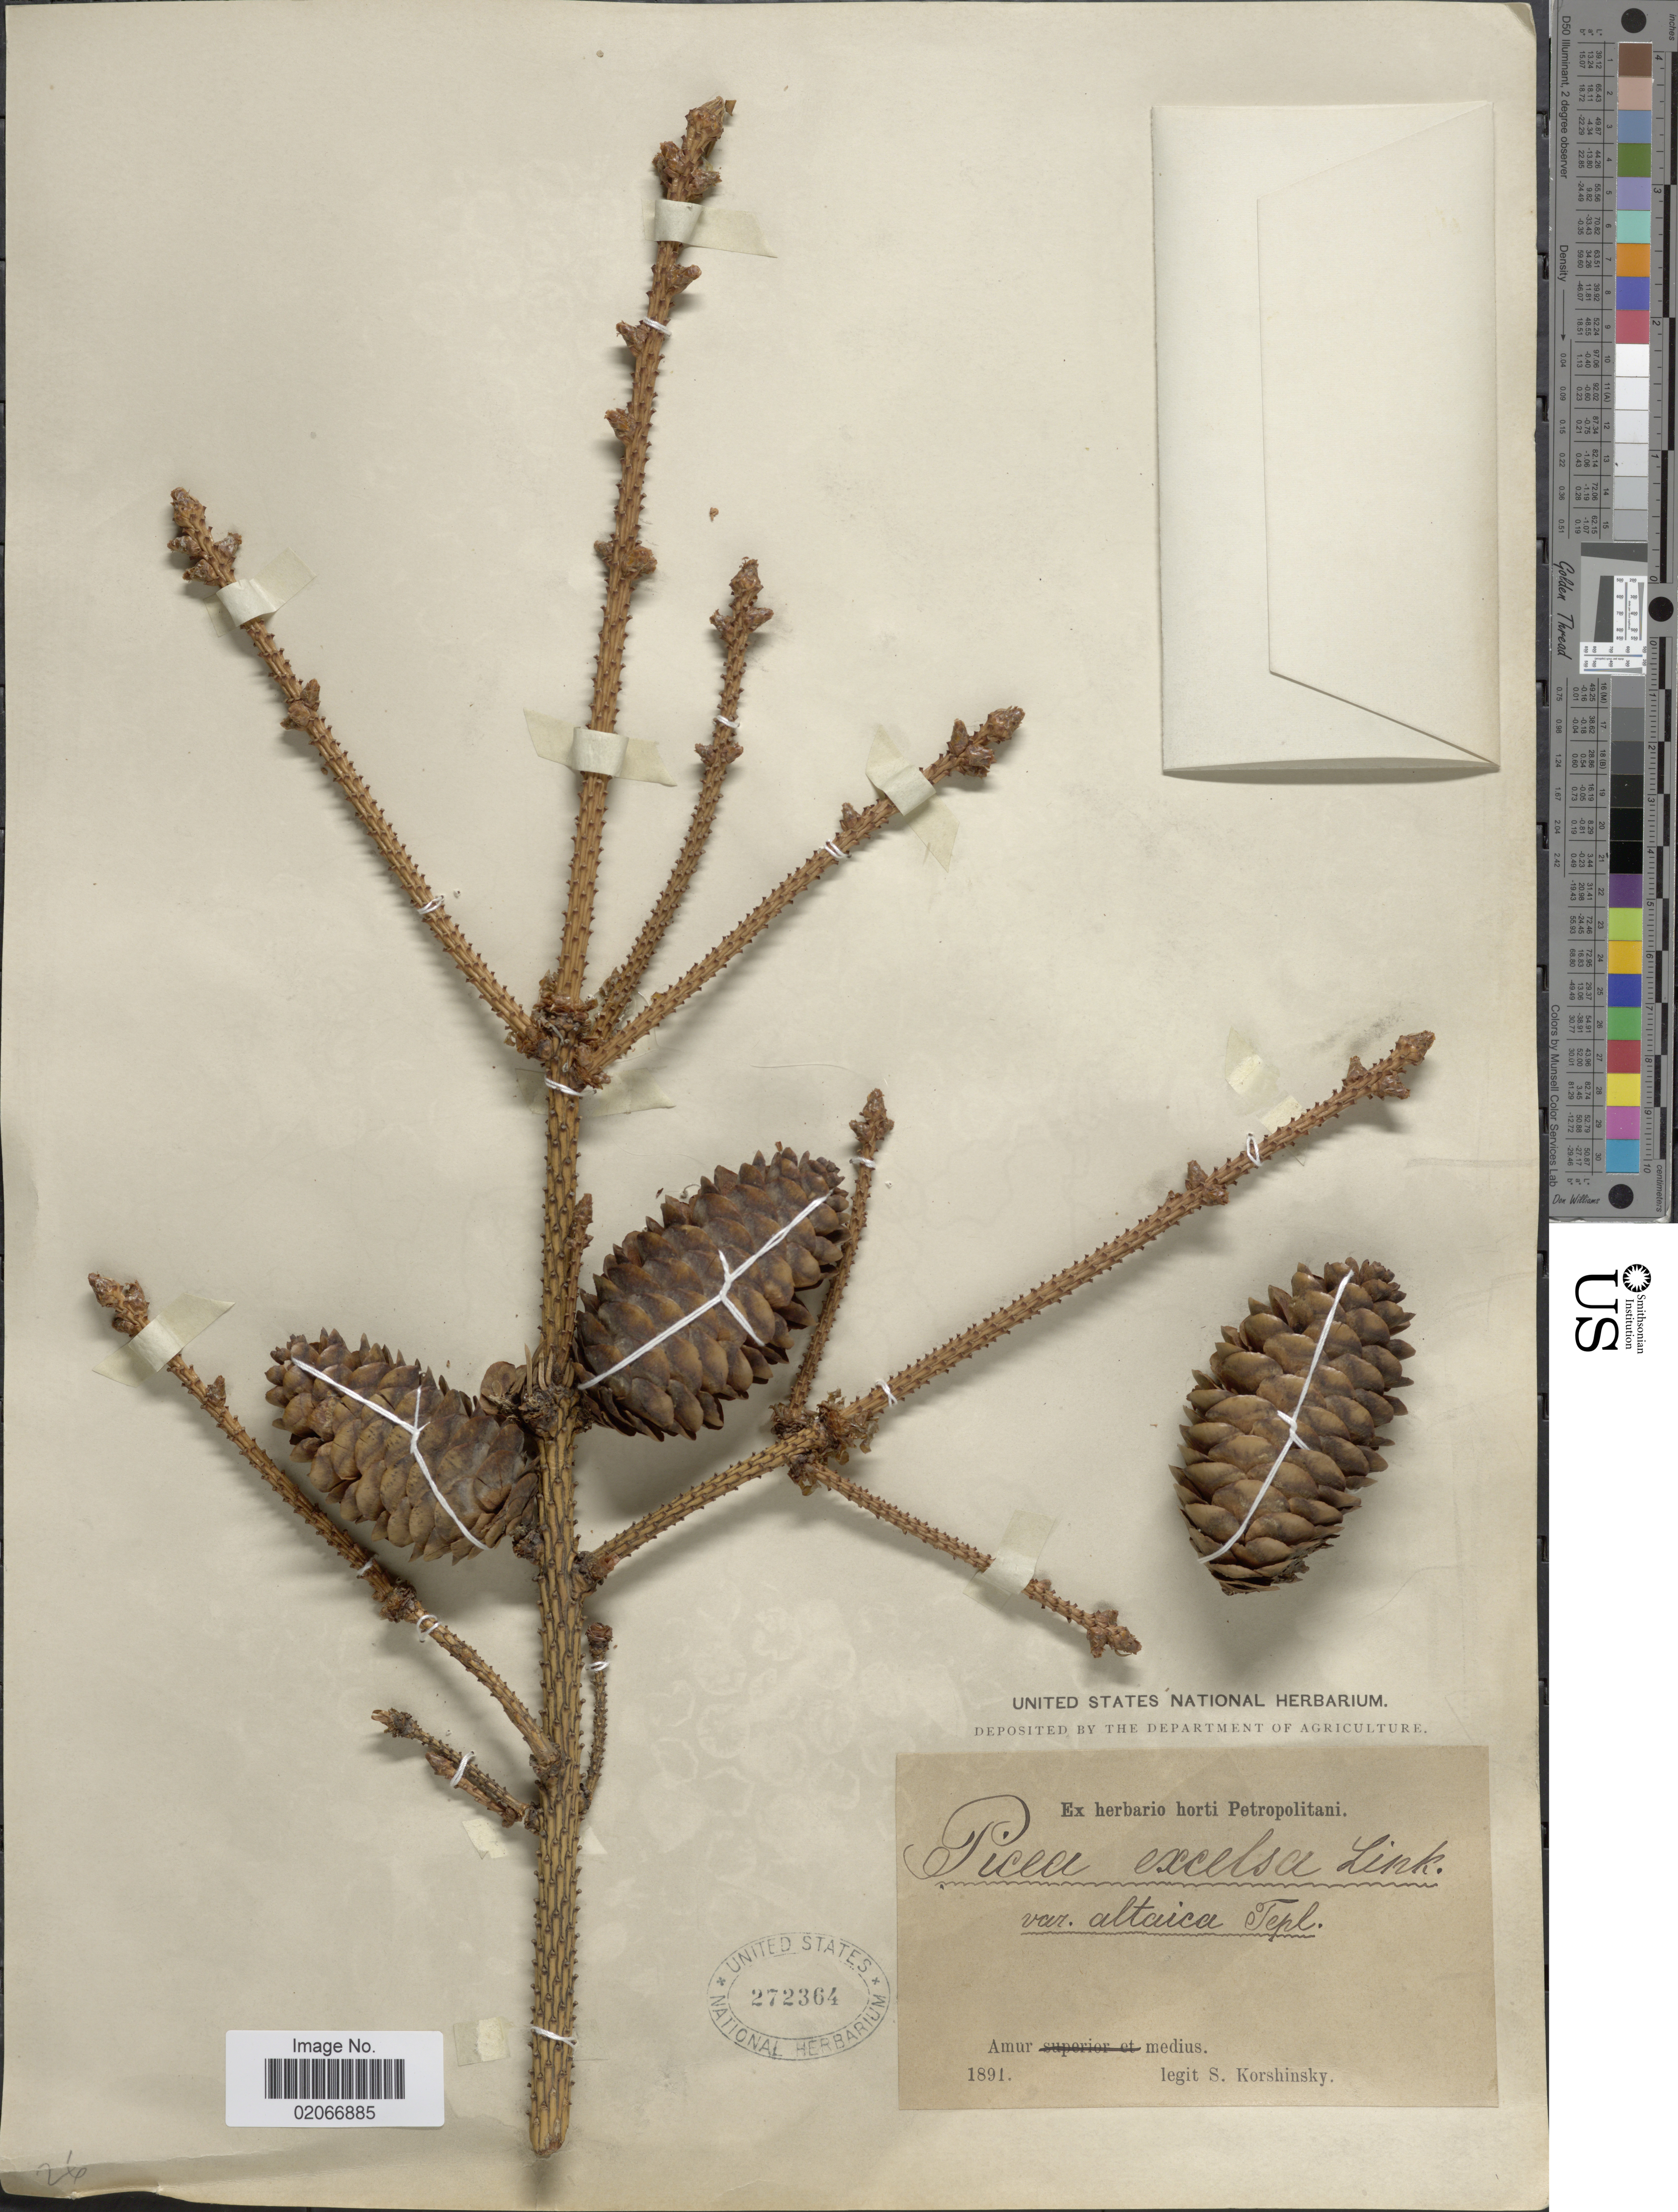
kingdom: Plantae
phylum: Tracheophyta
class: Pinopsida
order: Pinales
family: Pinaceae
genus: Picea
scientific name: Picea abies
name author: (L.) H. Karst.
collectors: S. I. Korshinsky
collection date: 1891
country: Russian Federation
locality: Amur medius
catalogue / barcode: US 272364